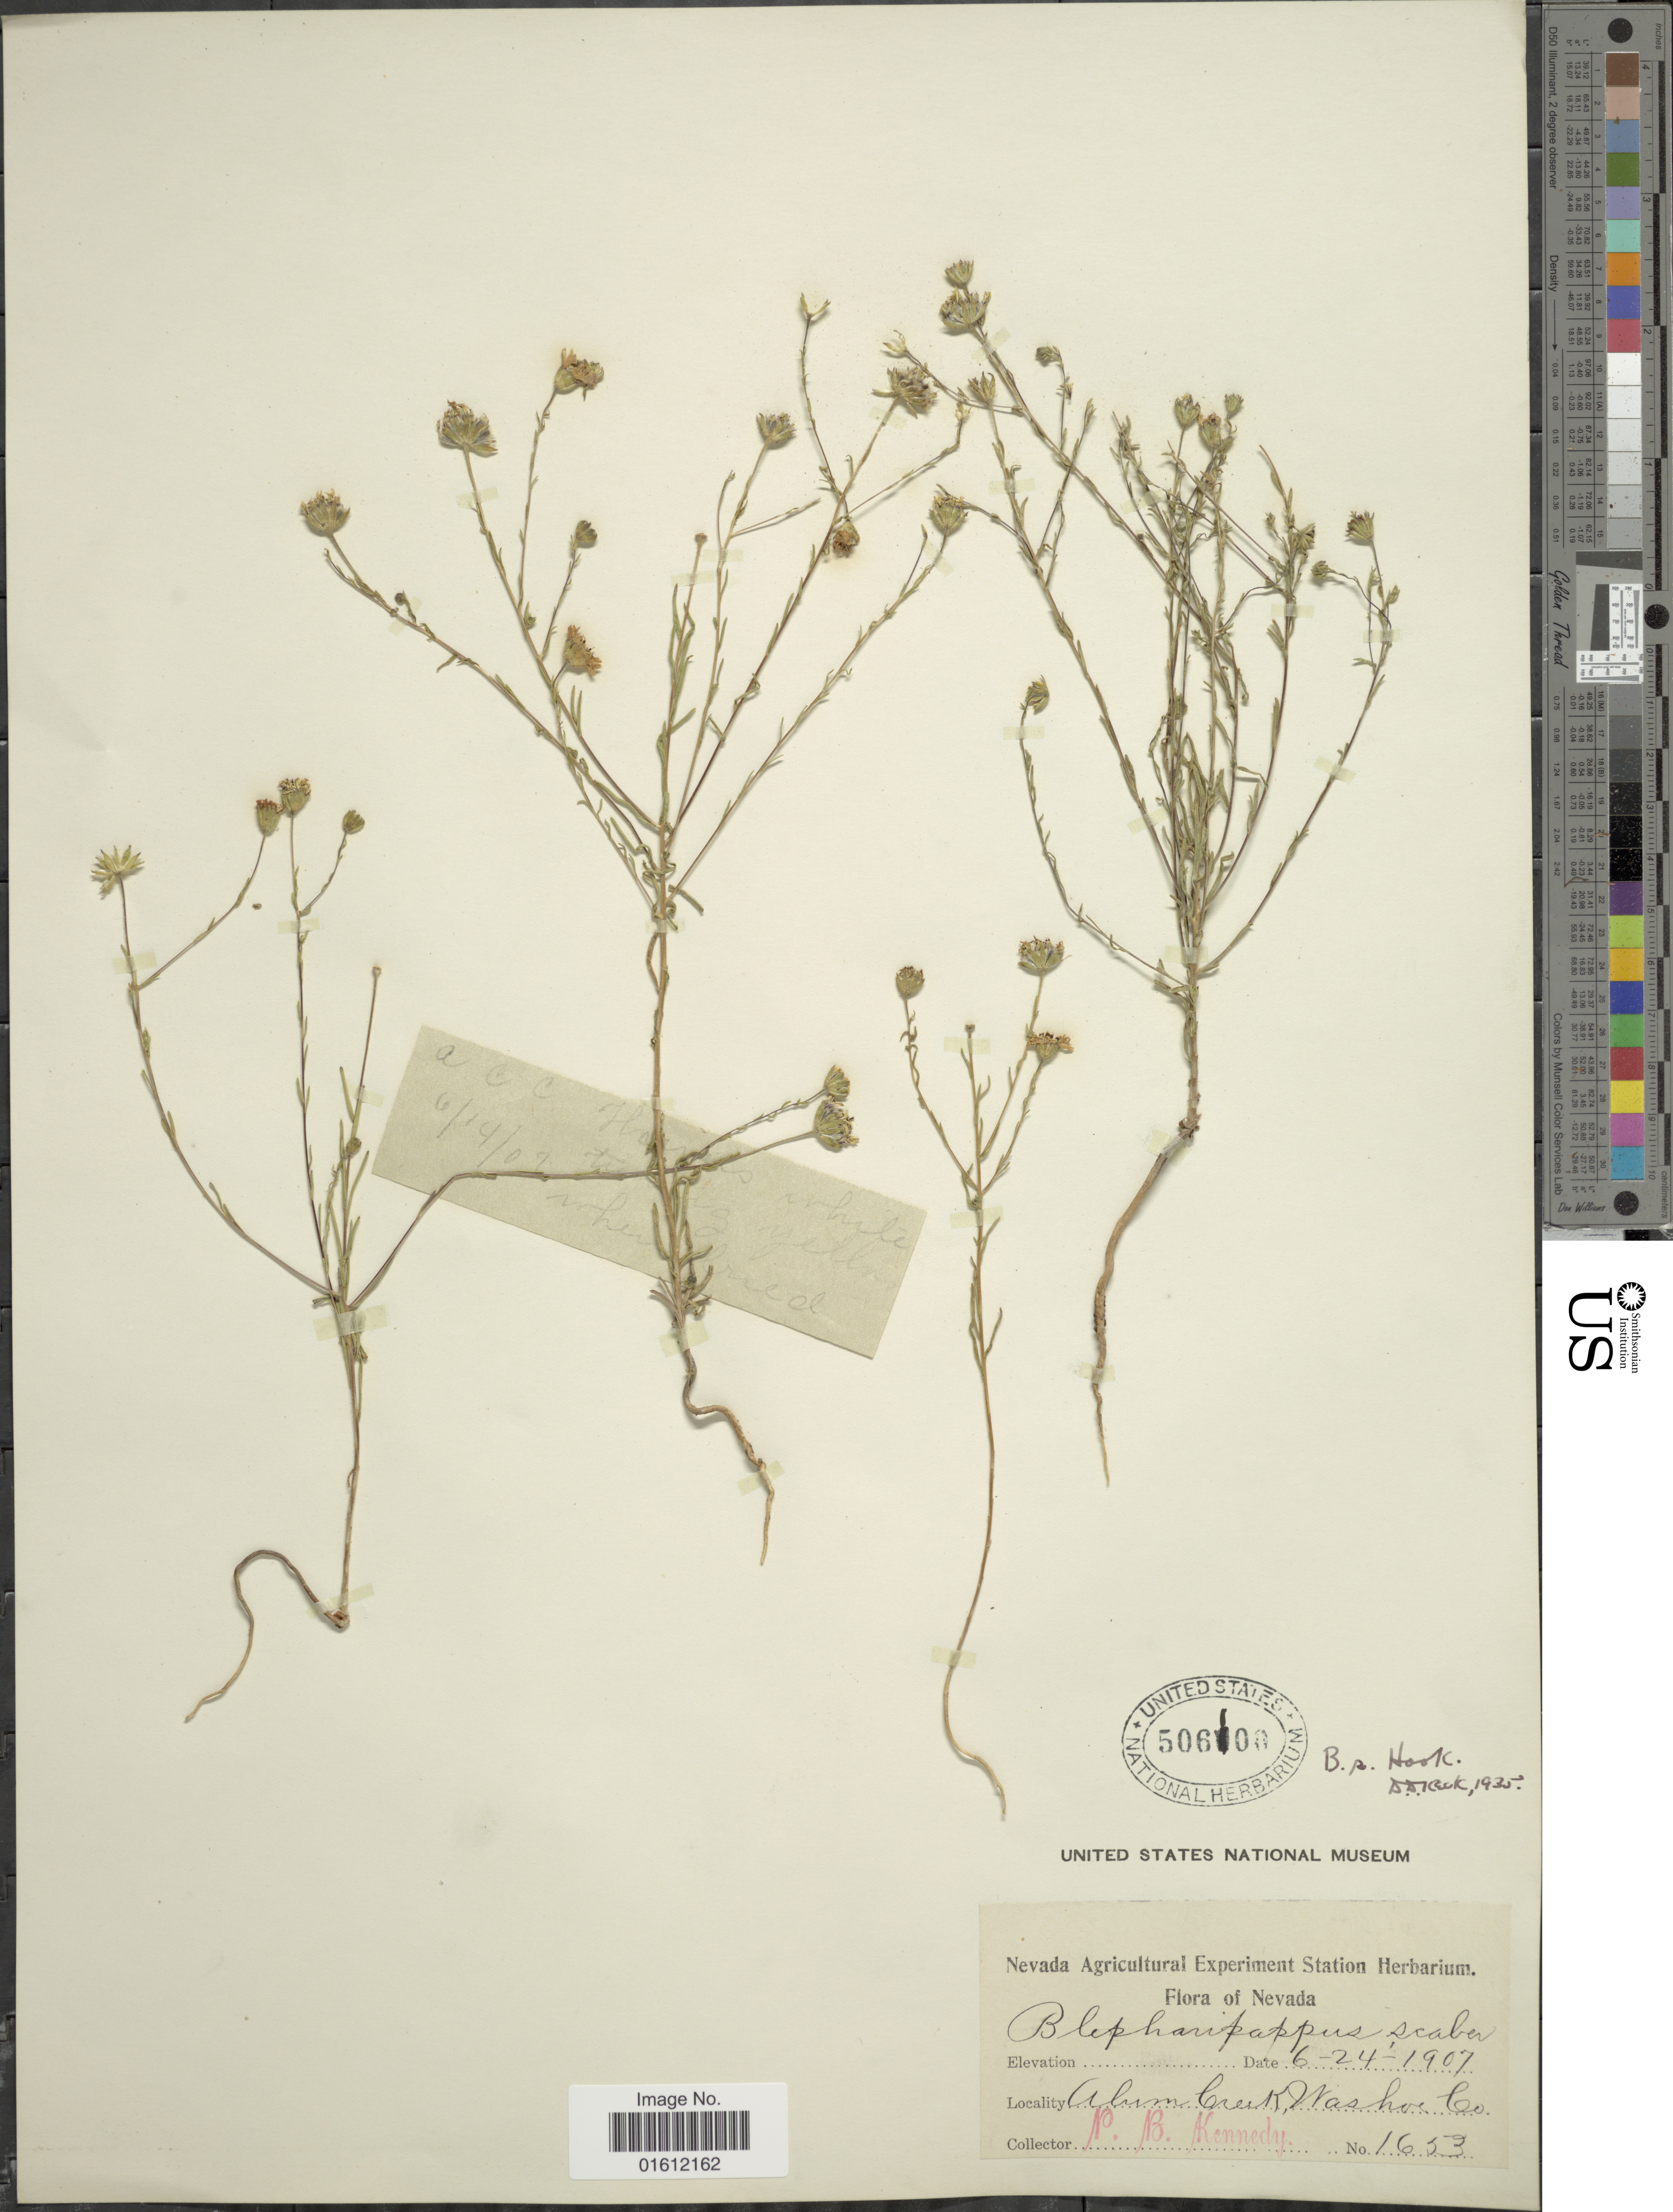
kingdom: Plantae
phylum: Tracheophyta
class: Magnoliopsida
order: Asterales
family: Asteraceae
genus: Blepharipappus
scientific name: Blepharipappus scaber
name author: Hook.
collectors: P. B. Kennedy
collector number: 1653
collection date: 1907-06-24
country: United States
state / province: Nevada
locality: Alum Creek, Washoe Co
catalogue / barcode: US 506100